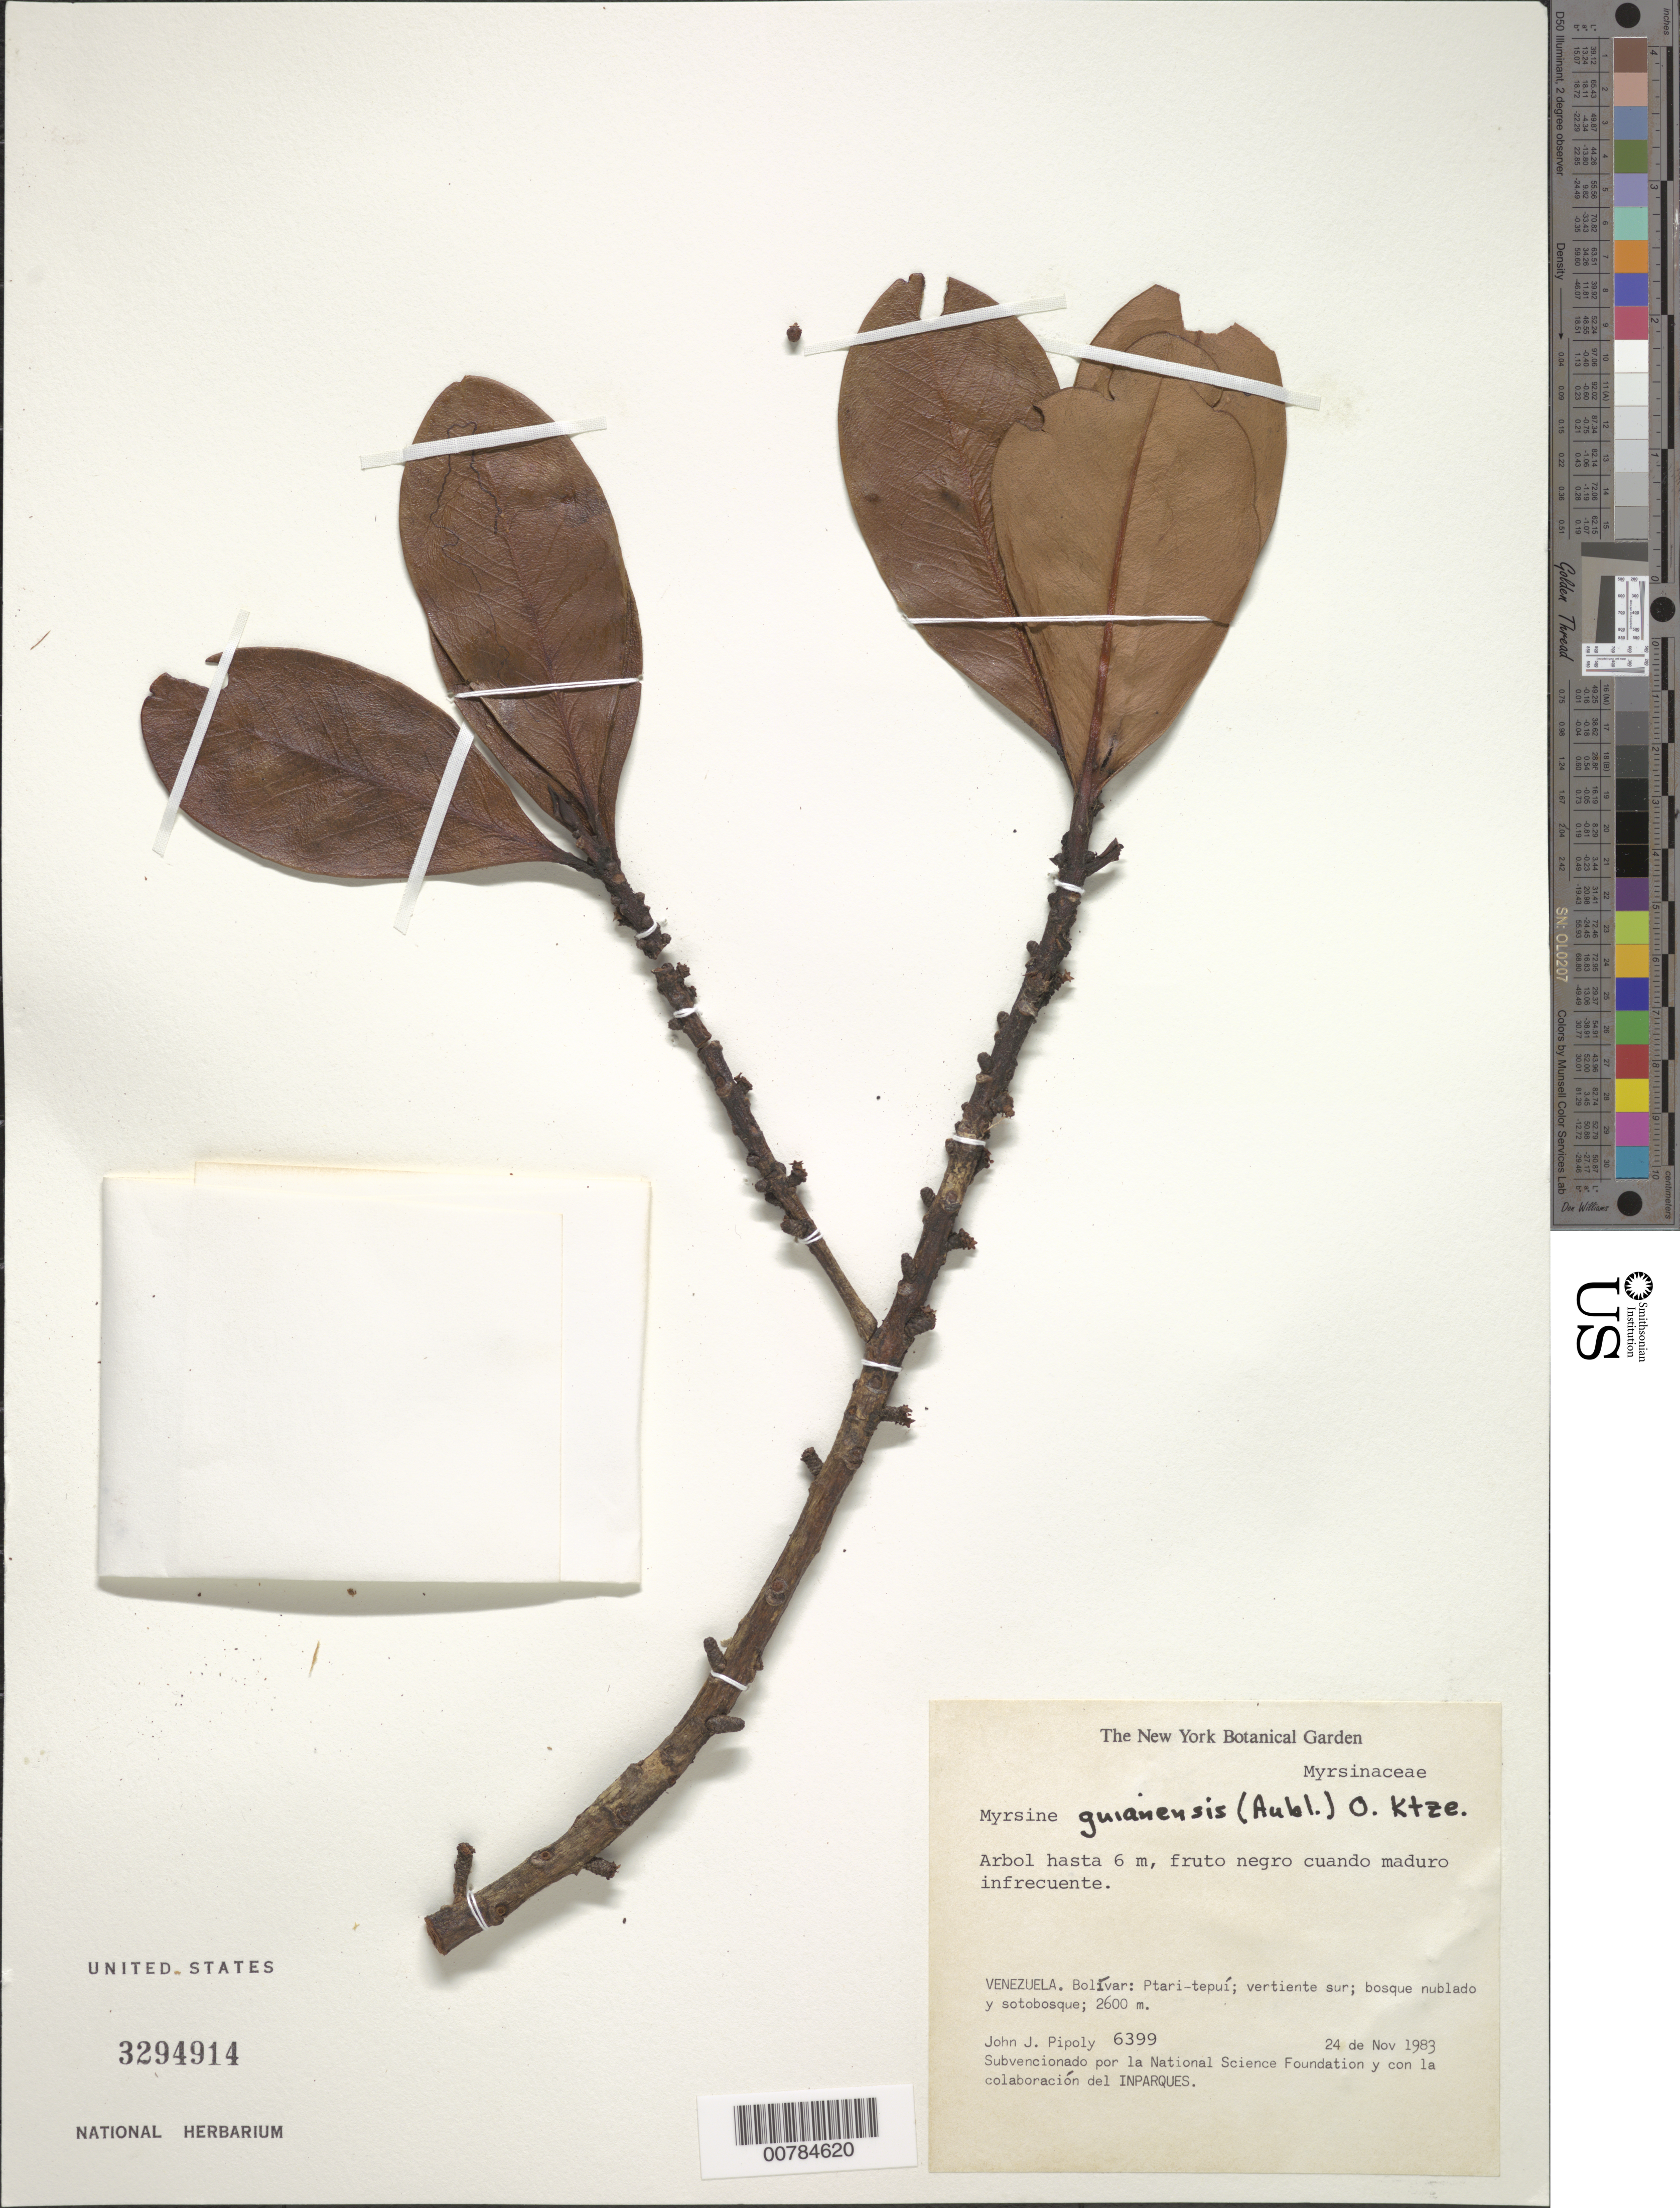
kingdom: Plantae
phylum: Tracheophyta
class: Magnoliopsida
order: Ericales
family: Primulaceae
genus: Myrsine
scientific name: Myrsine guianensis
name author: (Aubl.) Kuntze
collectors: J. J. Pipoly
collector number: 6399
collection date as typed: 24-Nov-83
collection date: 1983-11-24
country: Venezuela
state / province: Bolívar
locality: Ptari-tepuí, vertiente sur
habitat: Bosque nublado y sotobosque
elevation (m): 2600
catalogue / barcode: US 3294914